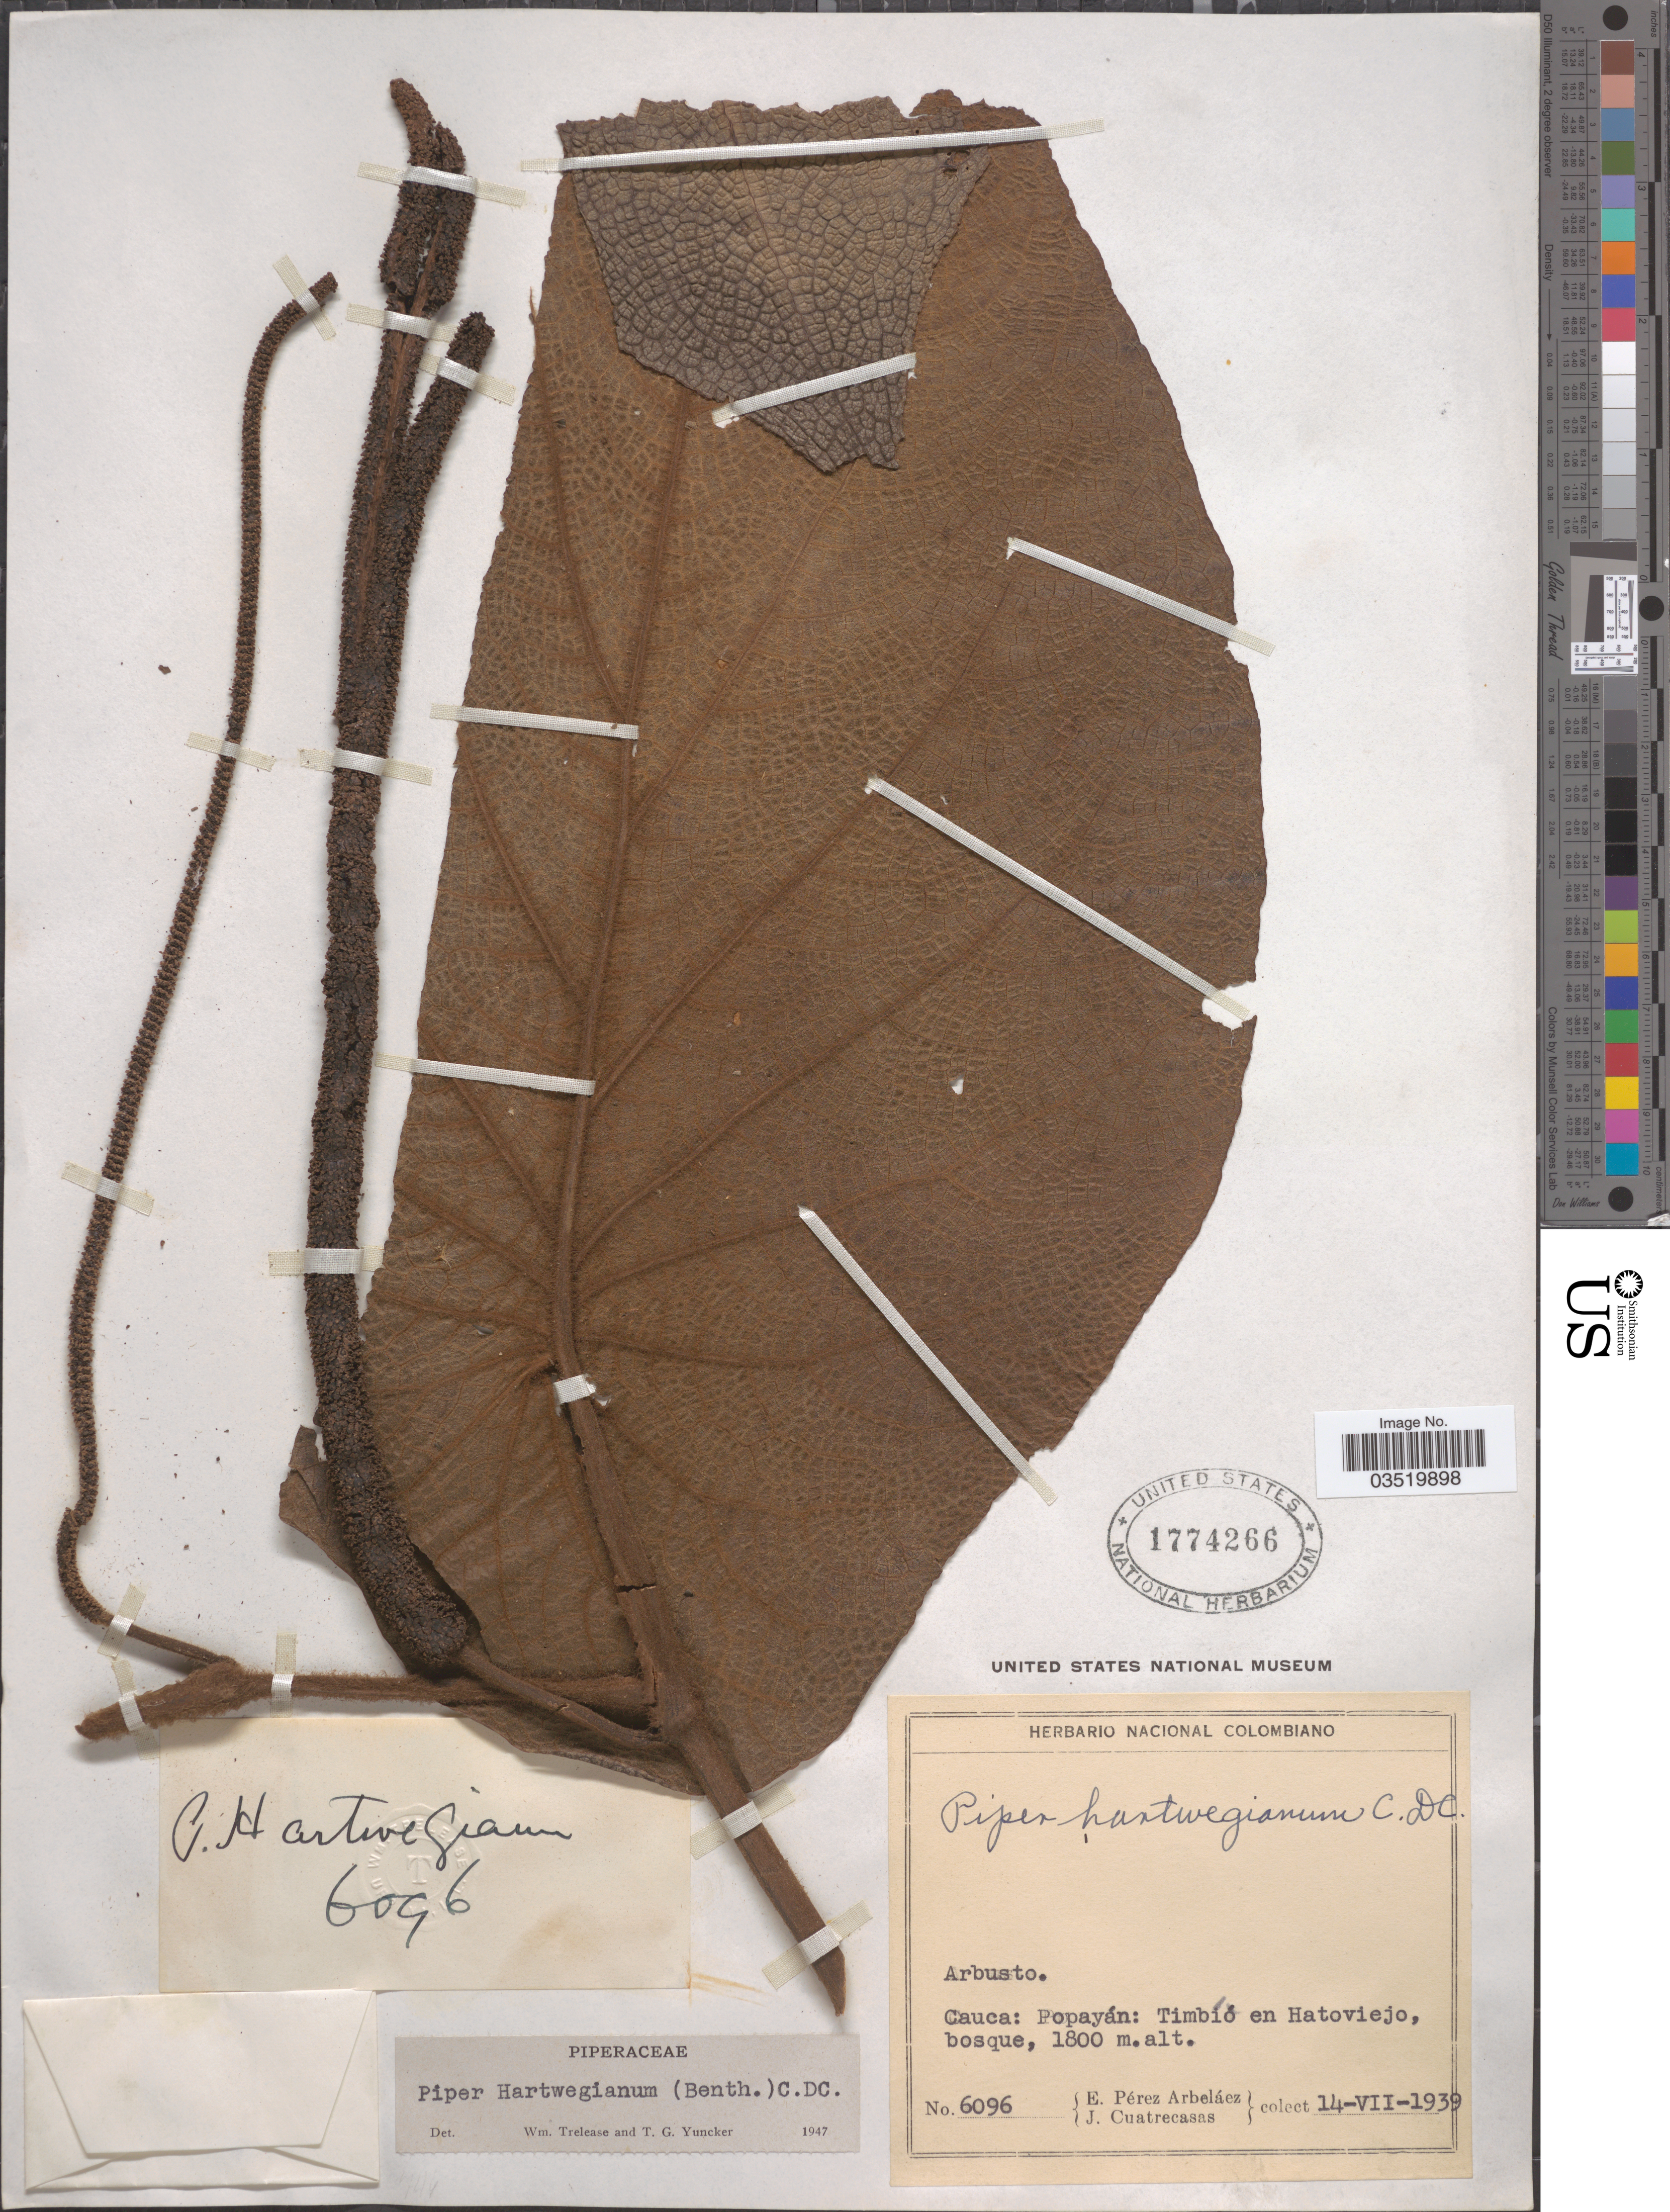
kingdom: Plantae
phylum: Tracheophyta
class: Magnoliopsida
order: Piperales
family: Piperaceae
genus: Piper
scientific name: Piper hartwegianum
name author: (Yunck.) C. DC.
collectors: E. Pérez Arbeláez & J. Cuatrecasas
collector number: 6096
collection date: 1939-07-14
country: Colombia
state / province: Cauca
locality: Popayán: Timbío en Hatoviejo.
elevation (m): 1800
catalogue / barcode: US 1774266